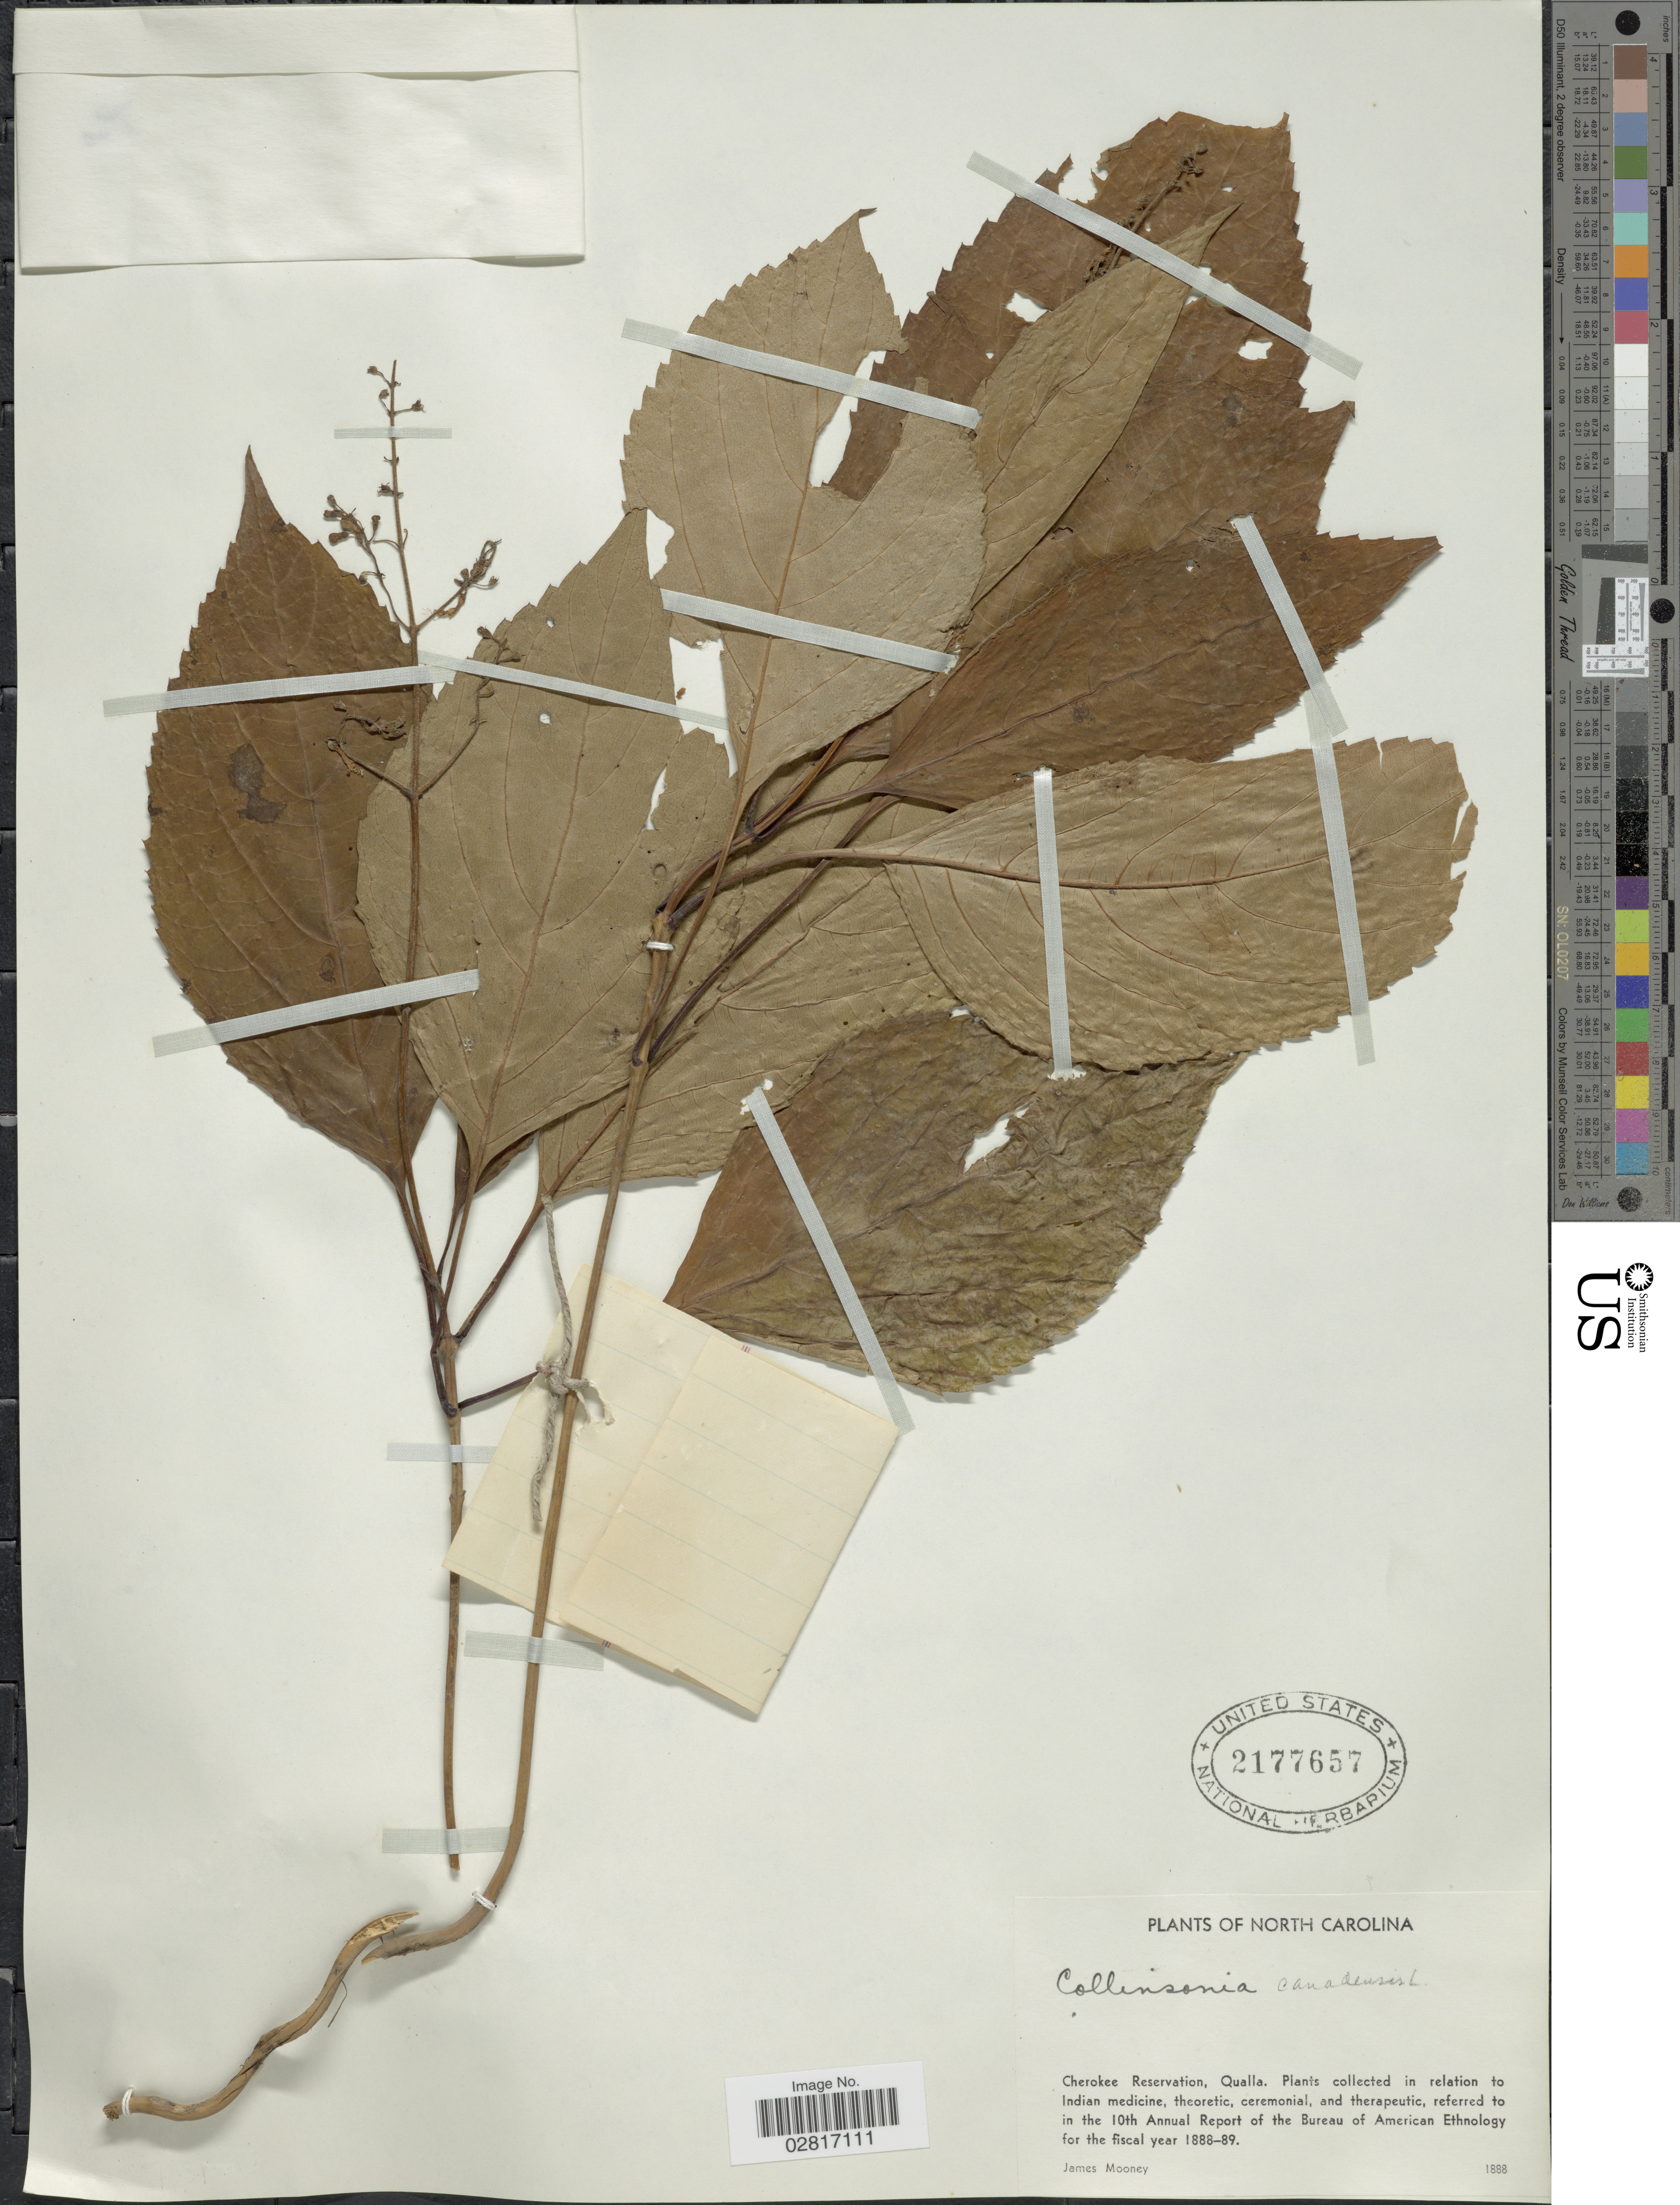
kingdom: Plantae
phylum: Tracheophyta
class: Magnoliopsida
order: Lamiales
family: Lamiaceae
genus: Collinsonia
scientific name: Collinsonia canadensis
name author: L.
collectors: J. Mooney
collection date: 1888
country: United States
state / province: North Carolina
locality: Cherokee Reservation, Qualla.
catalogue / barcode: US 2177657